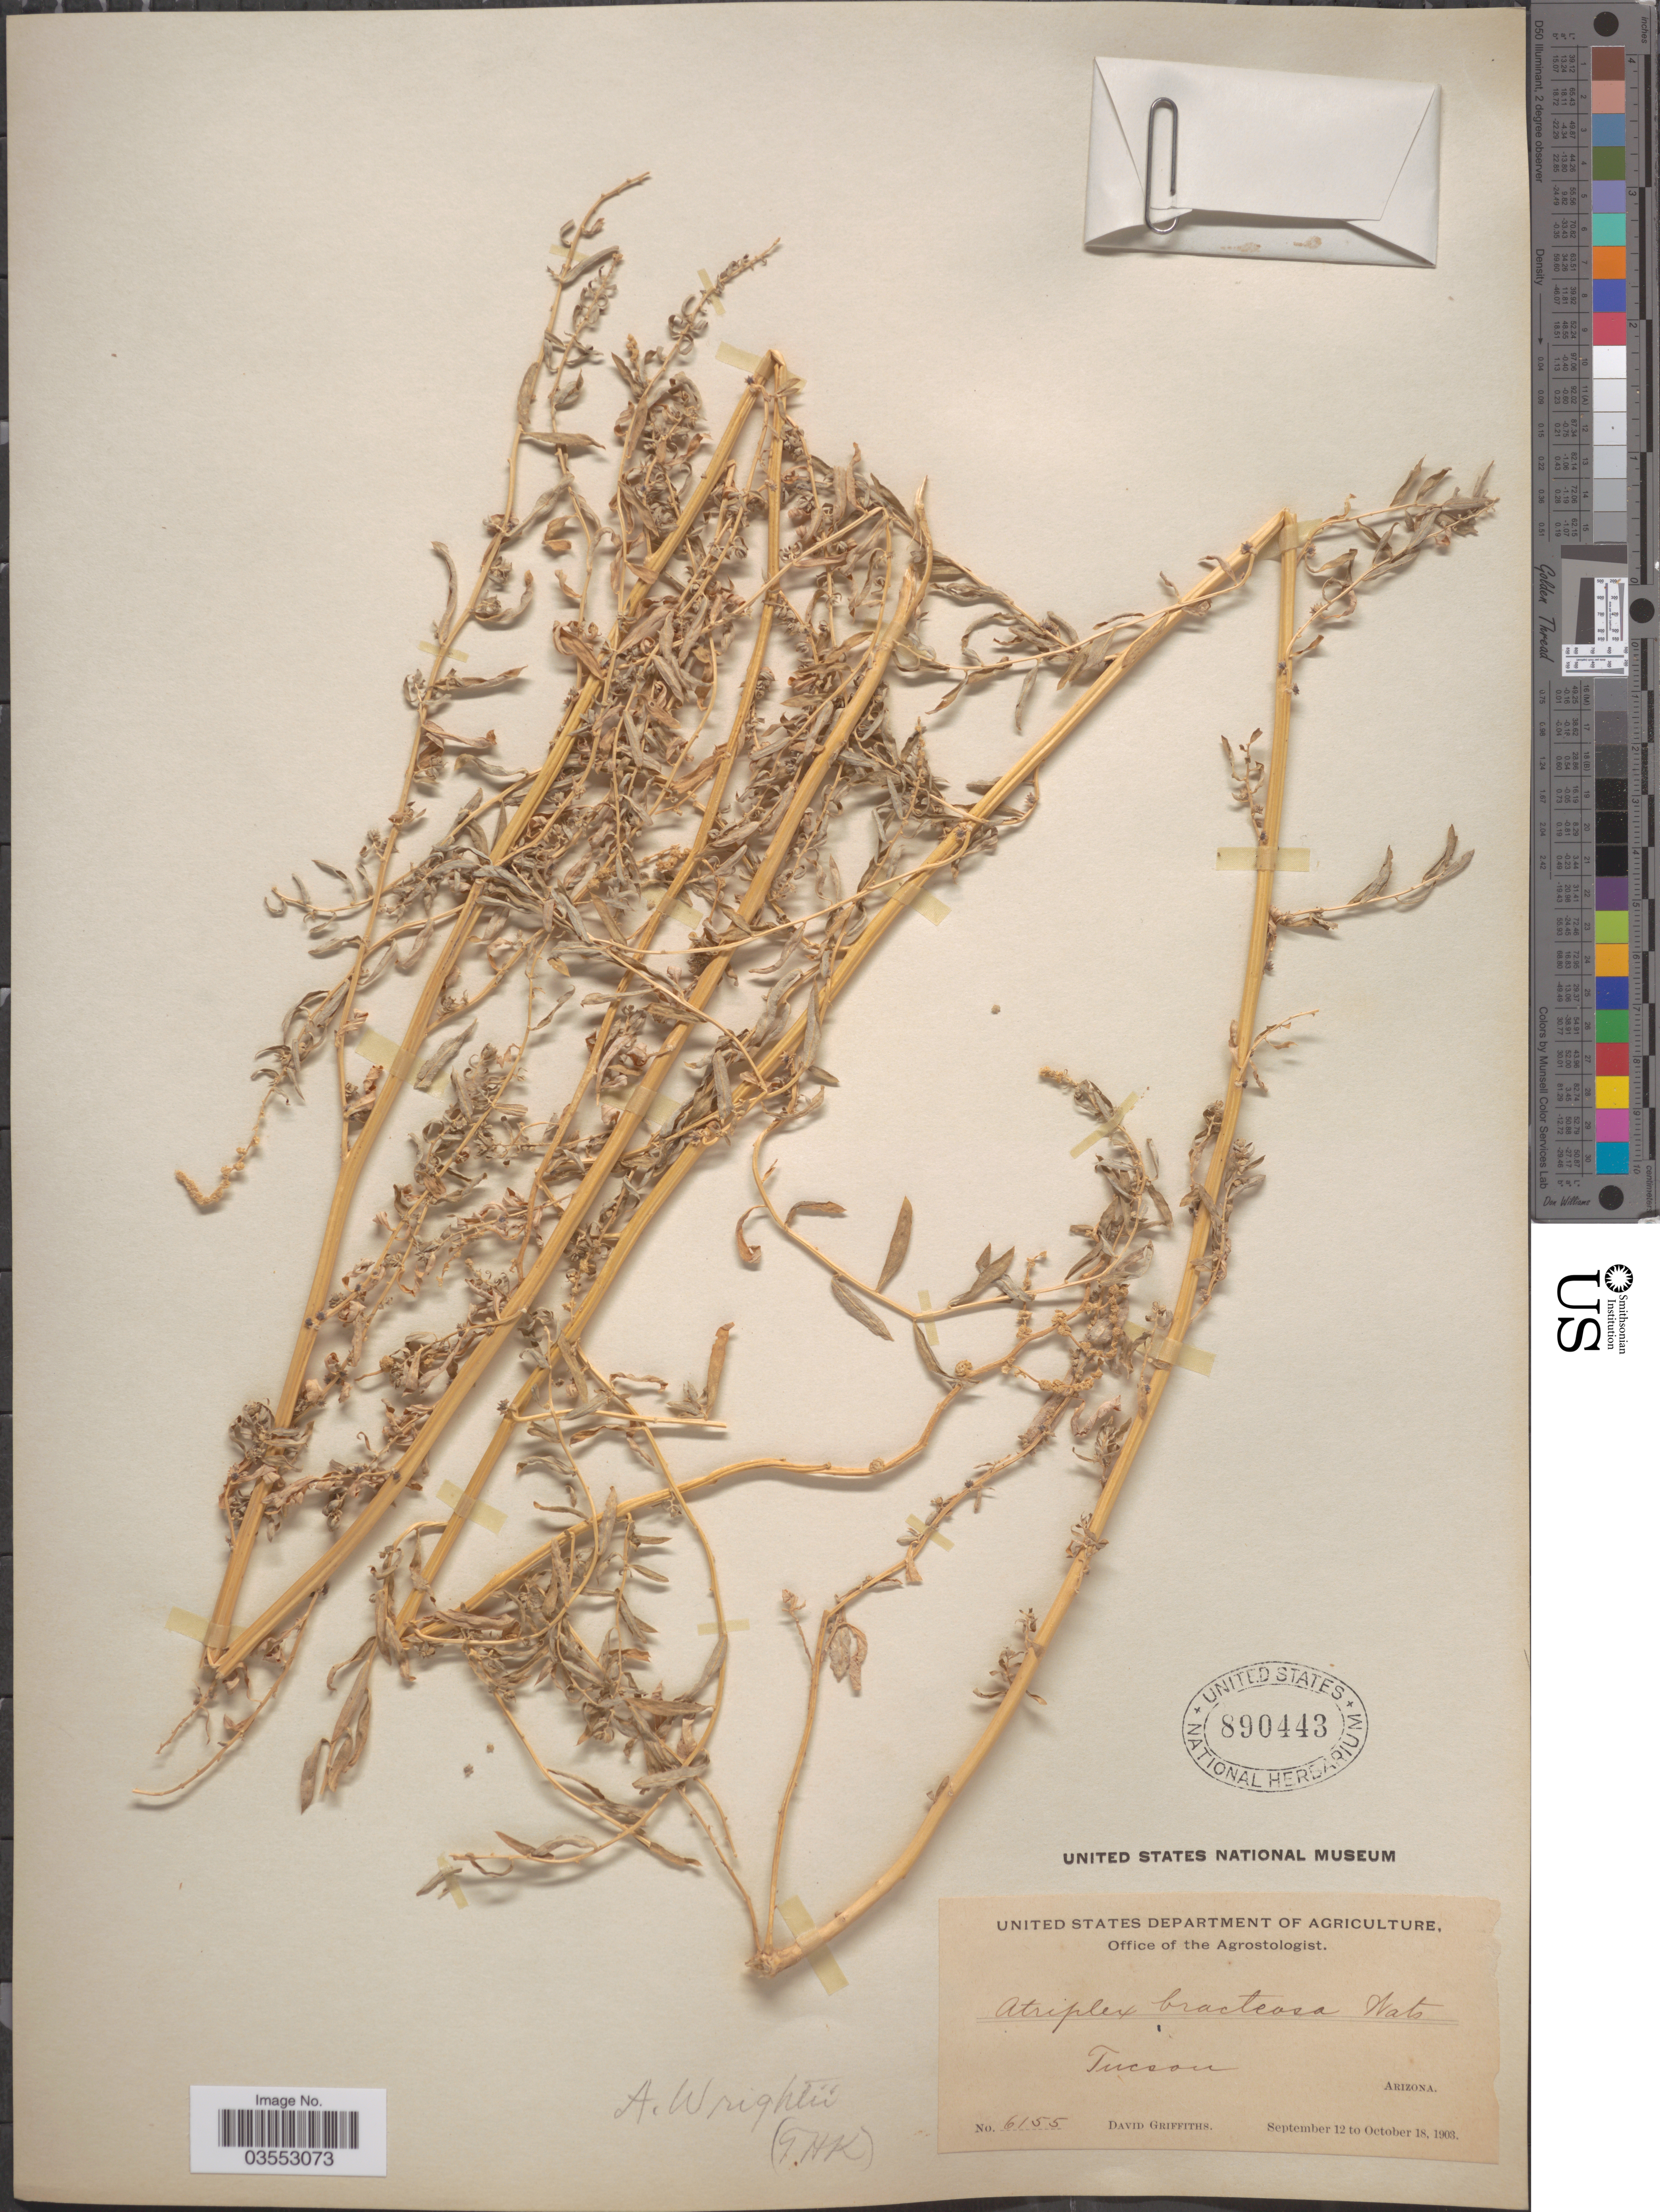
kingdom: Plantae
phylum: Tracheophyta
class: Magnoliopsida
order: Caryophyllales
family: Amaranthaceae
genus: Atriplex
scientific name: Atriplex wrightii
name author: S. Watson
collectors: D. Griffiths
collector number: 6155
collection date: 1903-09-12/1903-10-18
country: United States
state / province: Arizona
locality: Tucson.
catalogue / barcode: US 890443